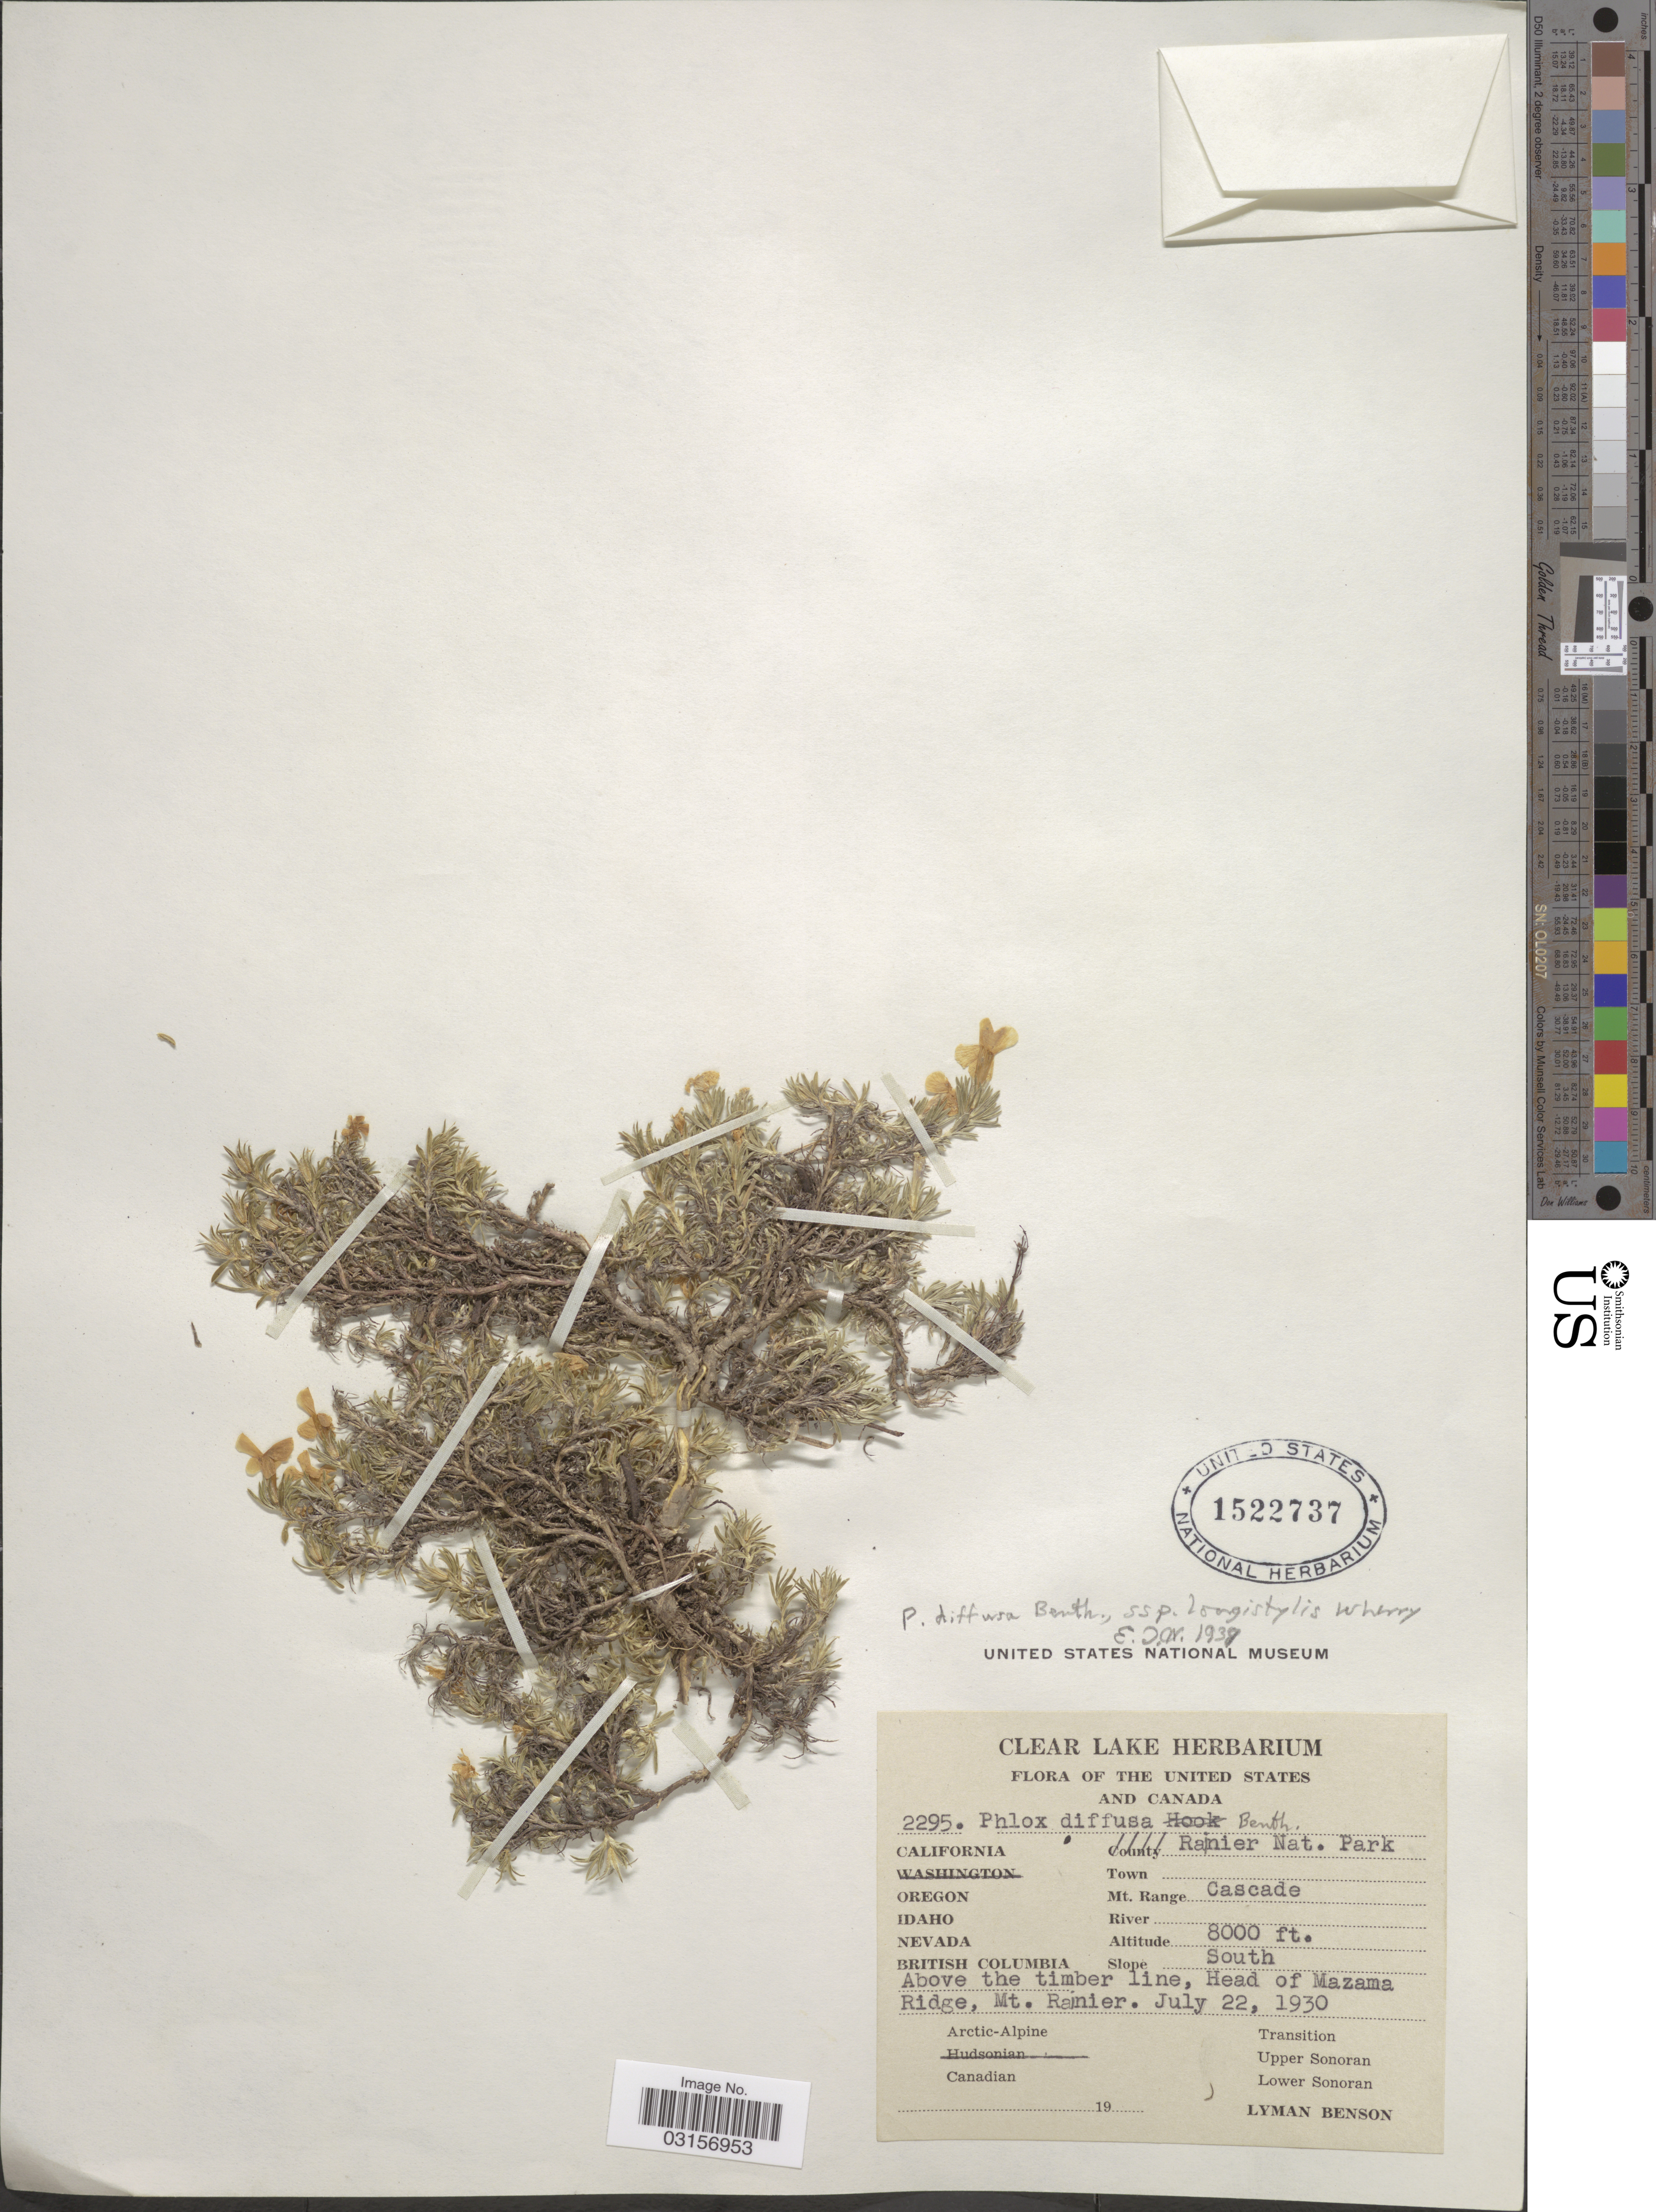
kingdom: Plantae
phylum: Tracheophyta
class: Magnoliopsida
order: Ericales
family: Polemoniaceae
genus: Phlox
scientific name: Phlox diffusa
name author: Benth.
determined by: Mayfield, M. H.; Ferguson, C. J.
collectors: L. D. Benson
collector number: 2295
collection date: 1930-07-22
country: United States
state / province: Washington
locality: Rainier Nat. Park, Mt. Range Cascade, Above the timber line, Head of Mazama Ridge, Mt. Rainier, Slope South, Hudsonian.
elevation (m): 2438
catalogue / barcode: US 1522737